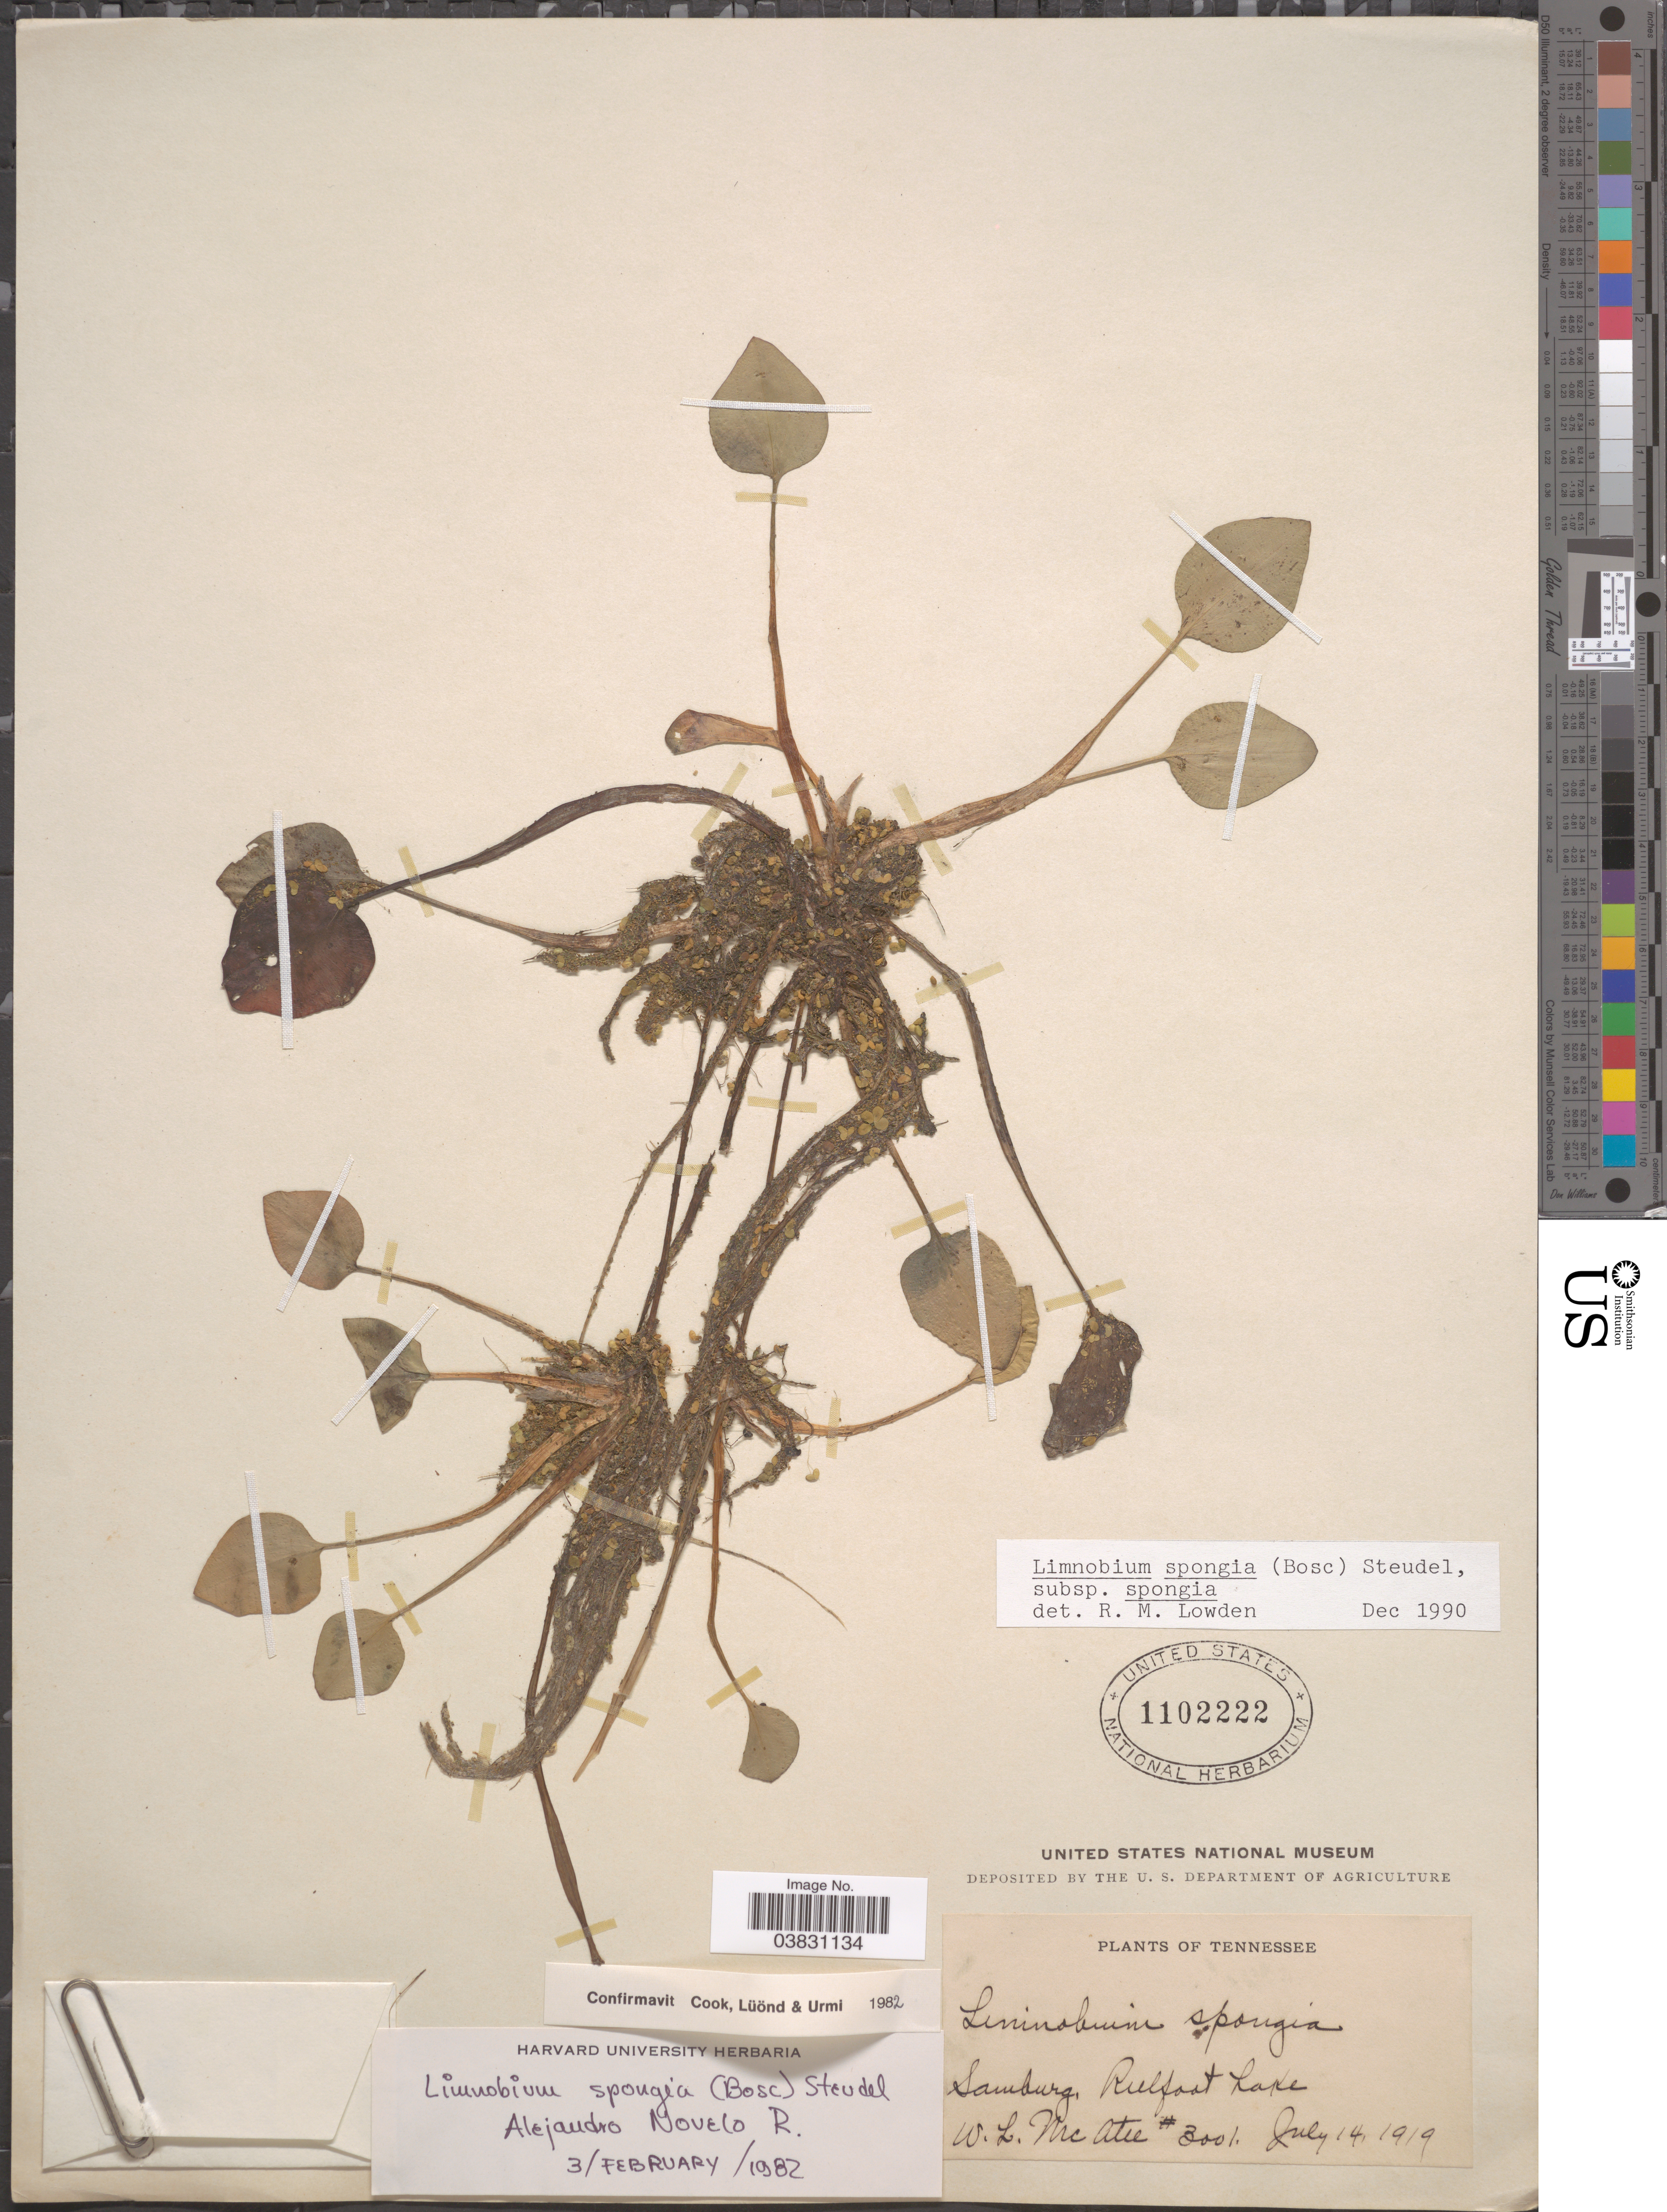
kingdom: Plantae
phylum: Tracheophyta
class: Liliopsida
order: Alismatales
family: Hydrocharitaceae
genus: Limnobium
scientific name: Limnobium spongia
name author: (Bosc) Rich. ex Steud.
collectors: W. McAtee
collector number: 3001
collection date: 1919-07-14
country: United States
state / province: Tennessee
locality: Samburg, Reelfoot Lake.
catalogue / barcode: US 1102222